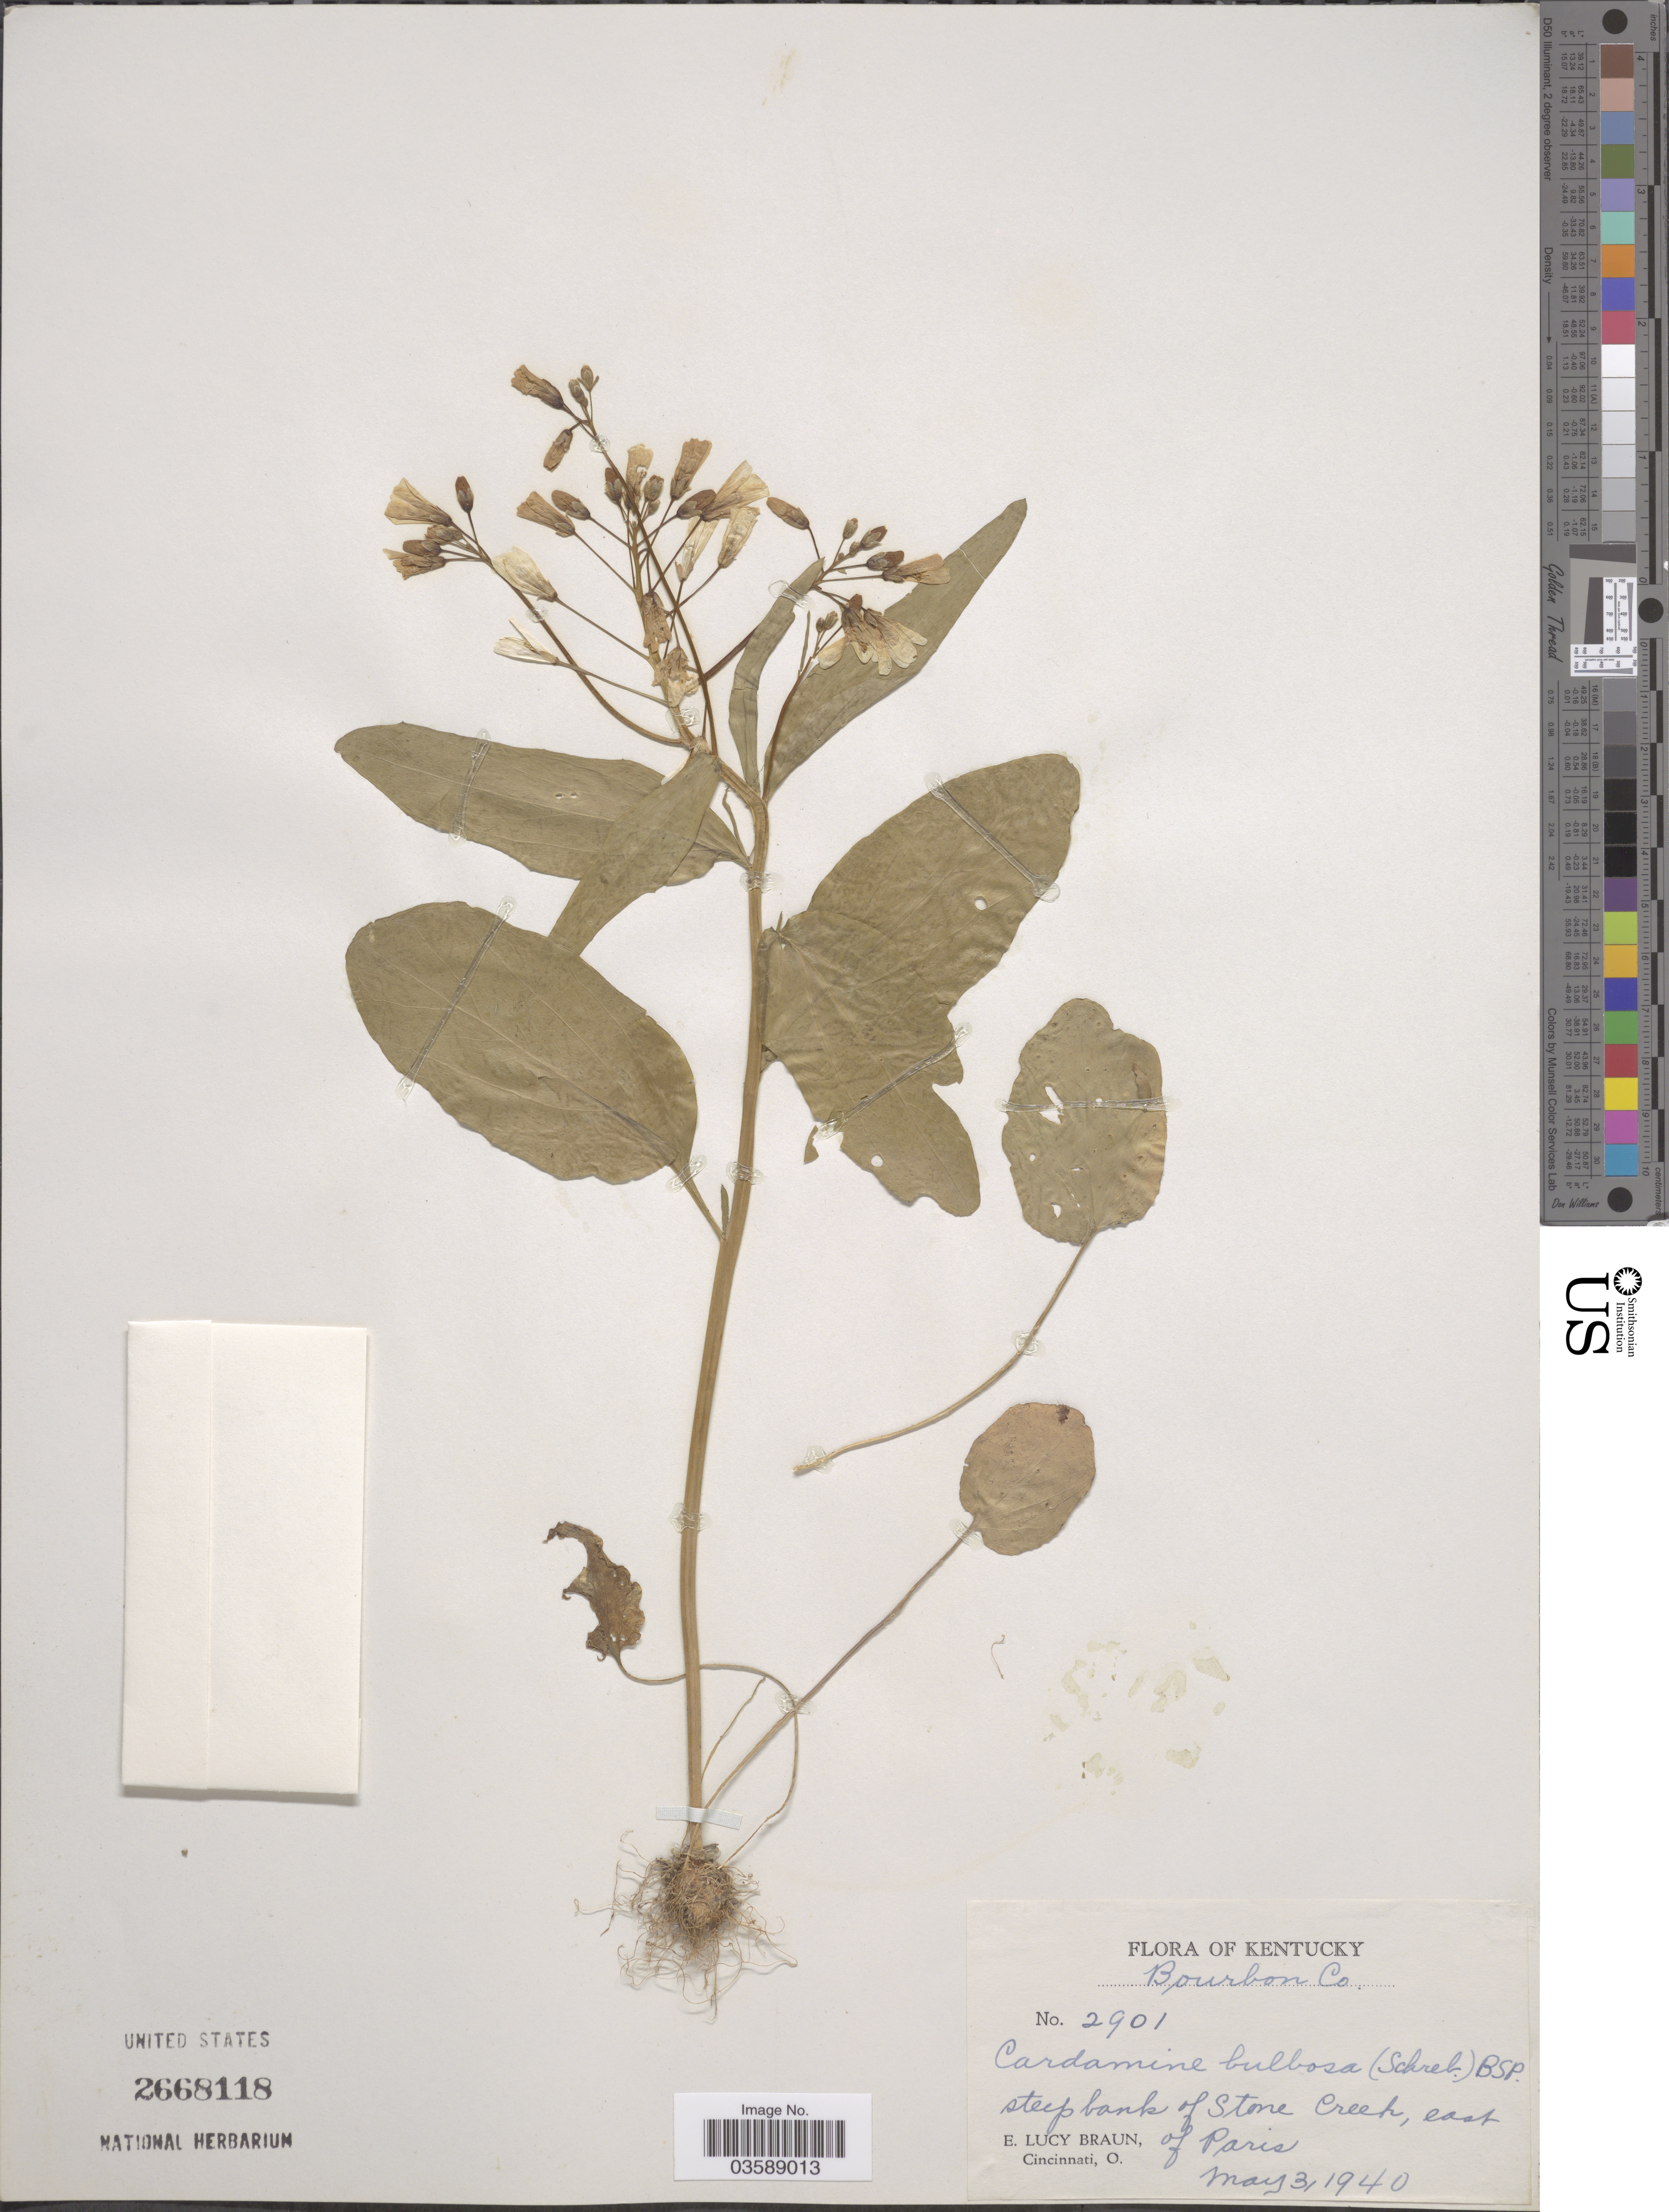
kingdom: Plantae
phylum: Tracheophyta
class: Magnoliopsida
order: Brassicales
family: Brassicaceae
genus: Cardamine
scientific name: Cardamine bulbosa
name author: (Schreb. ex Muhl.) Britton et al.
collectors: E. L. Braun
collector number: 2901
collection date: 1940-05-03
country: United States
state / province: Kentucky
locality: Bourbon Co. Steep bank of Stone Creek, east of Paris.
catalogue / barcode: US 2668118